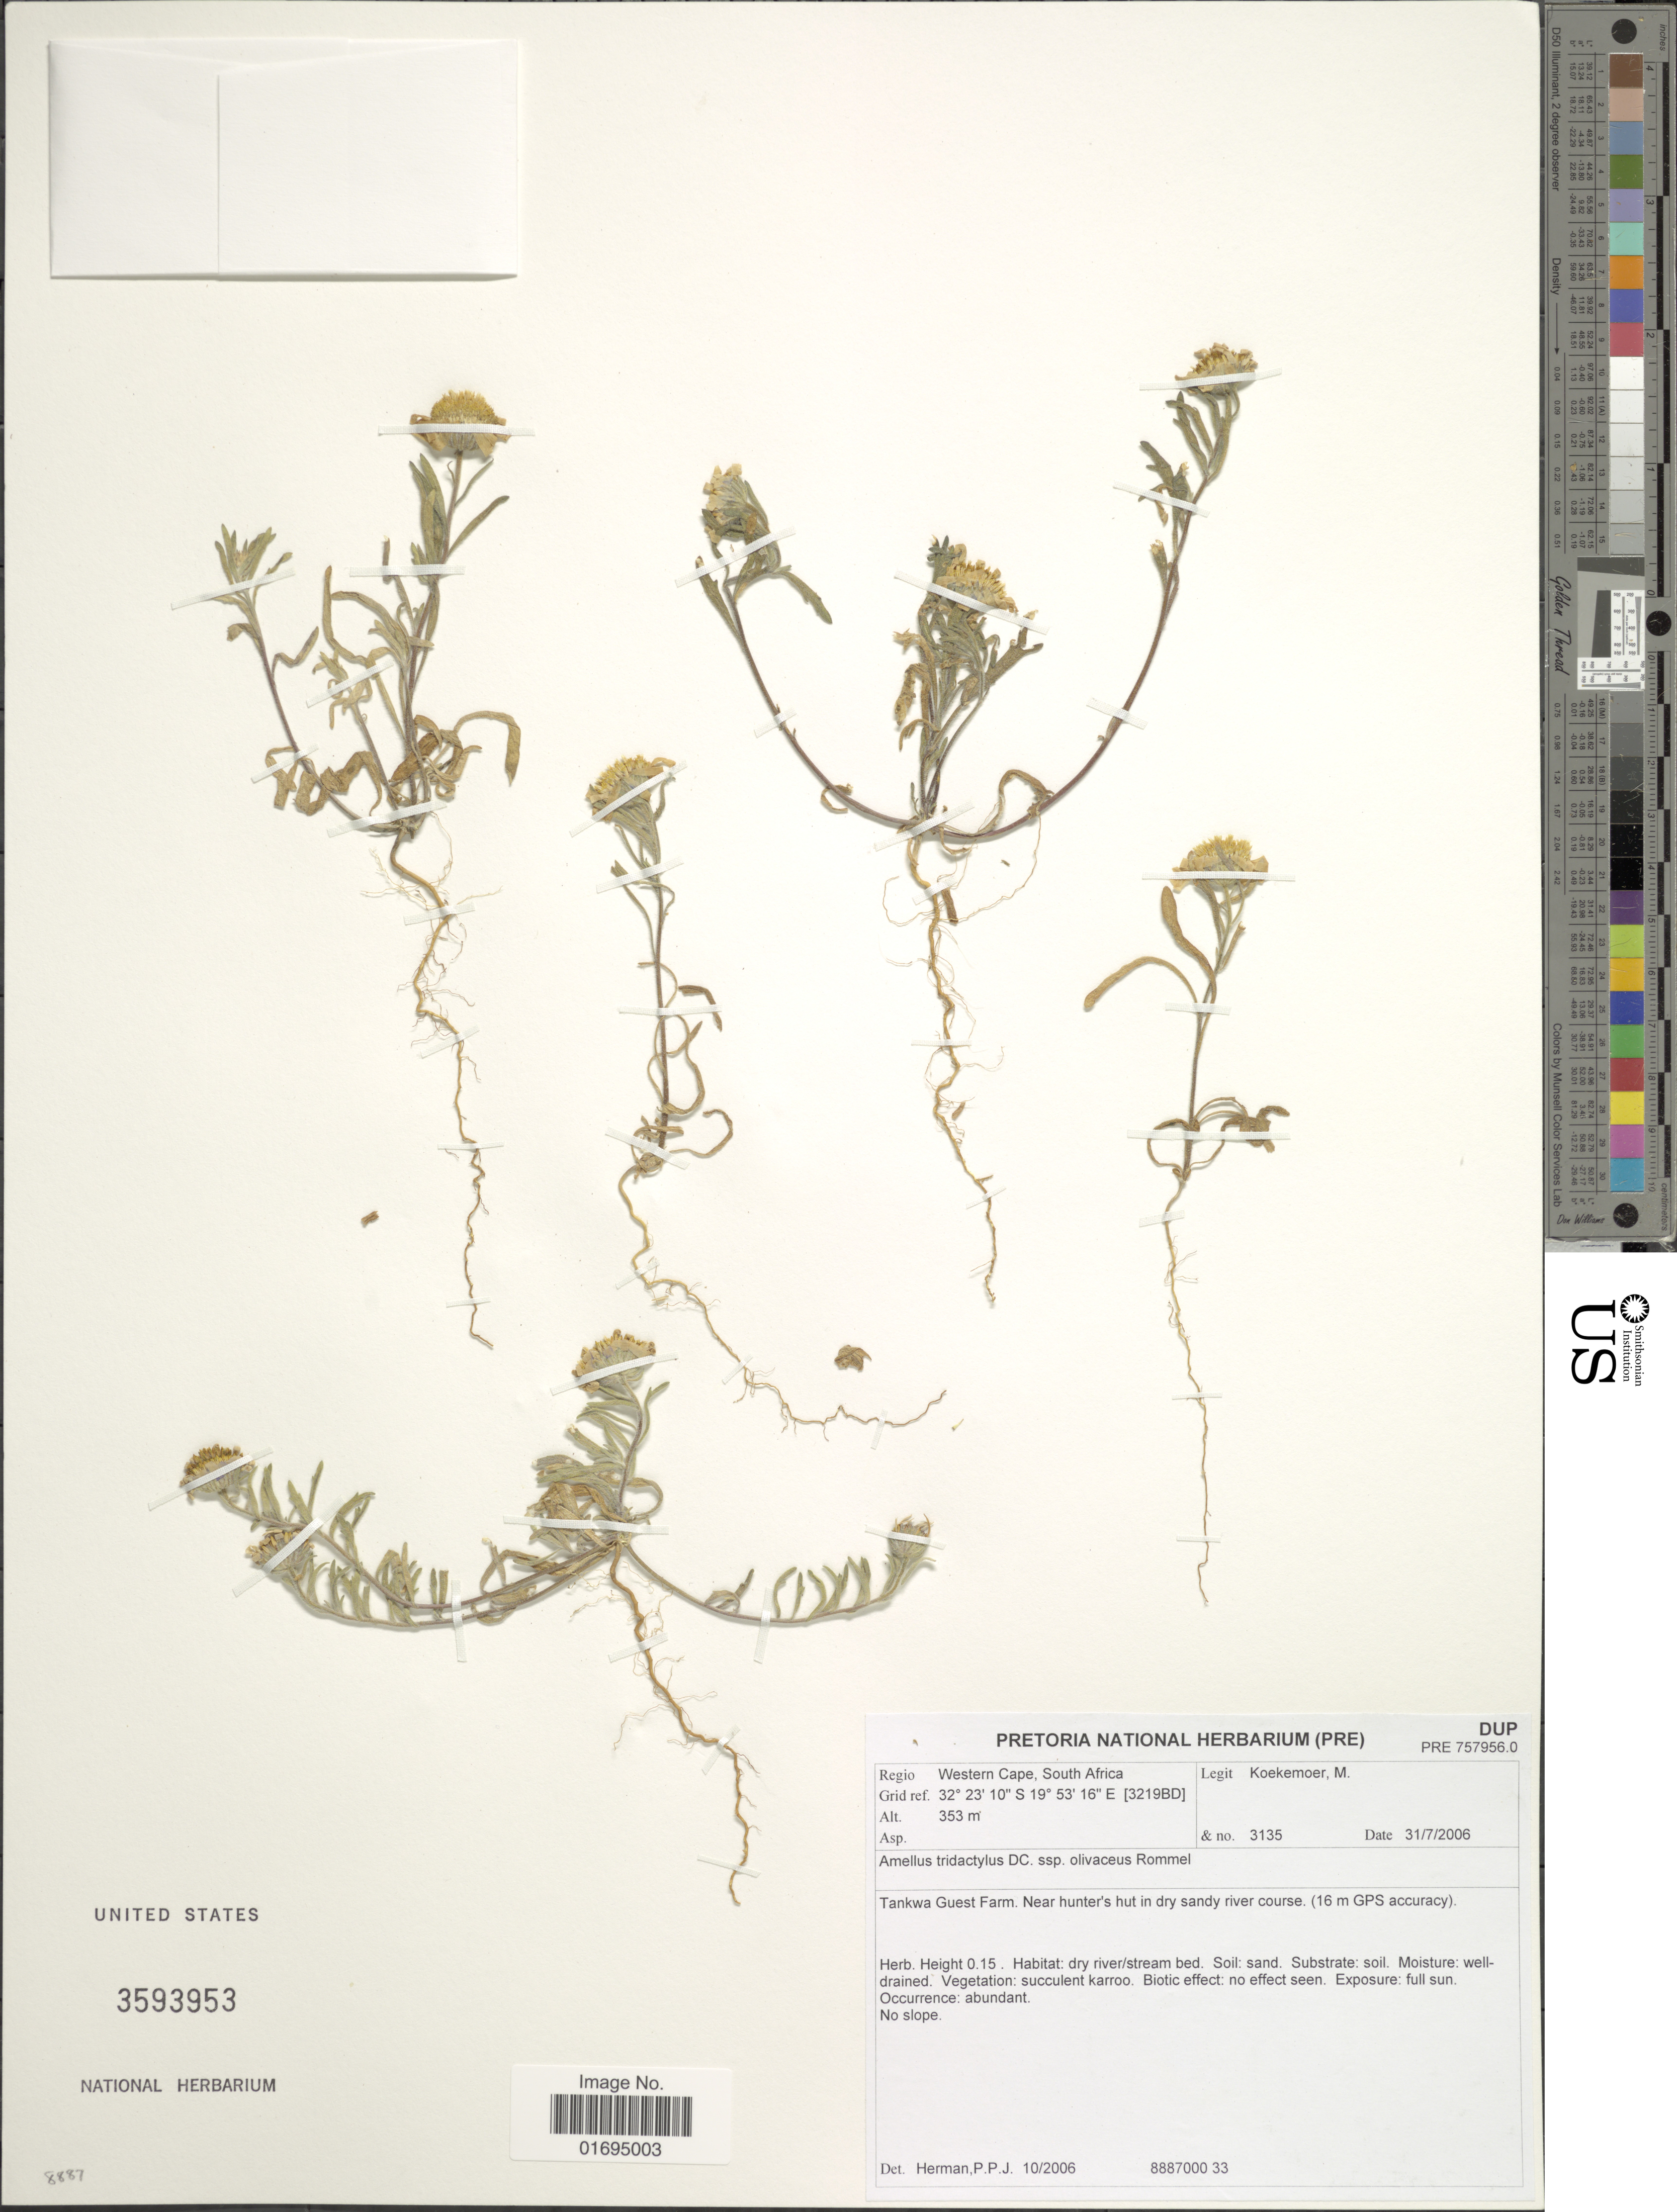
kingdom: Plantae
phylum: Tracheophyta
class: Magnoliopsida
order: Asterales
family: Asteraceae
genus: Amellus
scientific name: Amellus tridactylus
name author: DC.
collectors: M. Koekemoer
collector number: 3135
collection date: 2006-07-31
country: South Africa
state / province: Western Cape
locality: Tankwa Guest Fram, Near hunter's hut in dry sandy river course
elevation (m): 353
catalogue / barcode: US 3593953